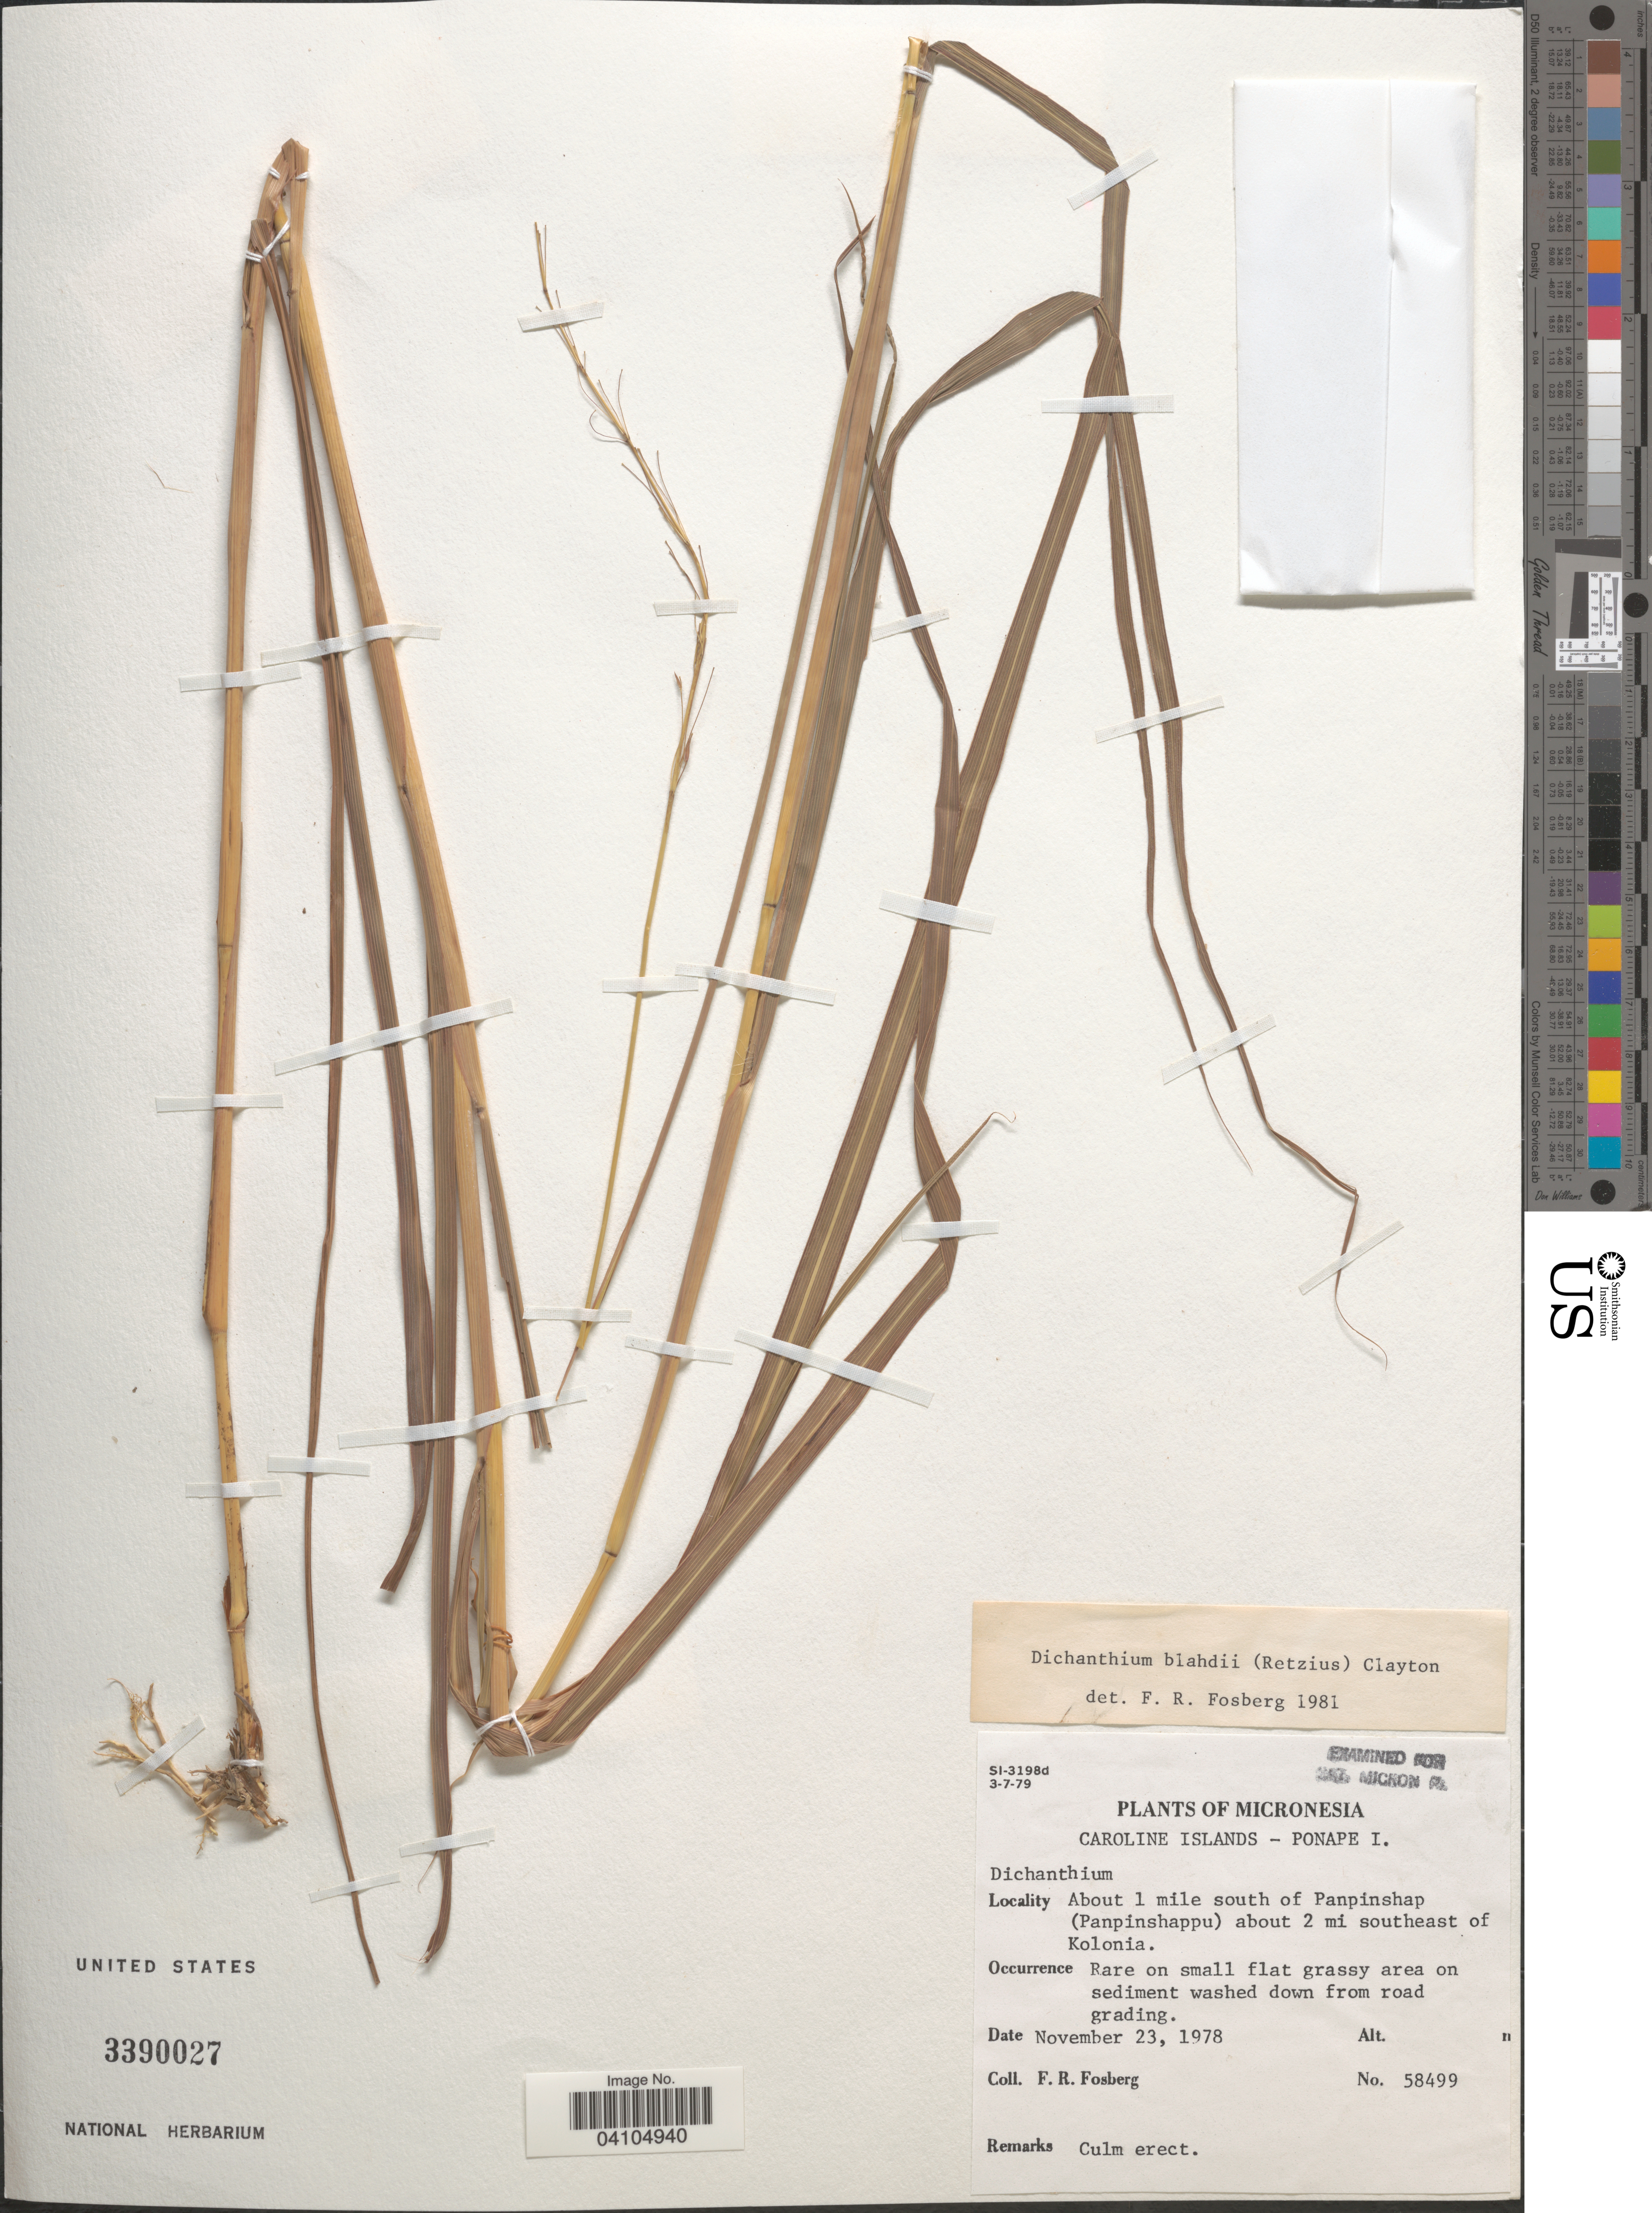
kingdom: Plantae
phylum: Tracheophyta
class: Liliopsida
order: Poales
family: Poaceae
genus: Bothriochloa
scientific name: Bothriochloa bladhii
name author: (Retz.) S.T. Blake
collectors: F. R. Fosberg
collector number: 58499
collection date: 1978-11-23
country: Micronesia, Federated States of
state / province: Pohnpei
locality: Caroline Islands - Ponape I. About 1 mile south of Panpinshap (Panpinshappu) about 2 mi southeast of Kolonia.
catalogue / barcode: US 3390027